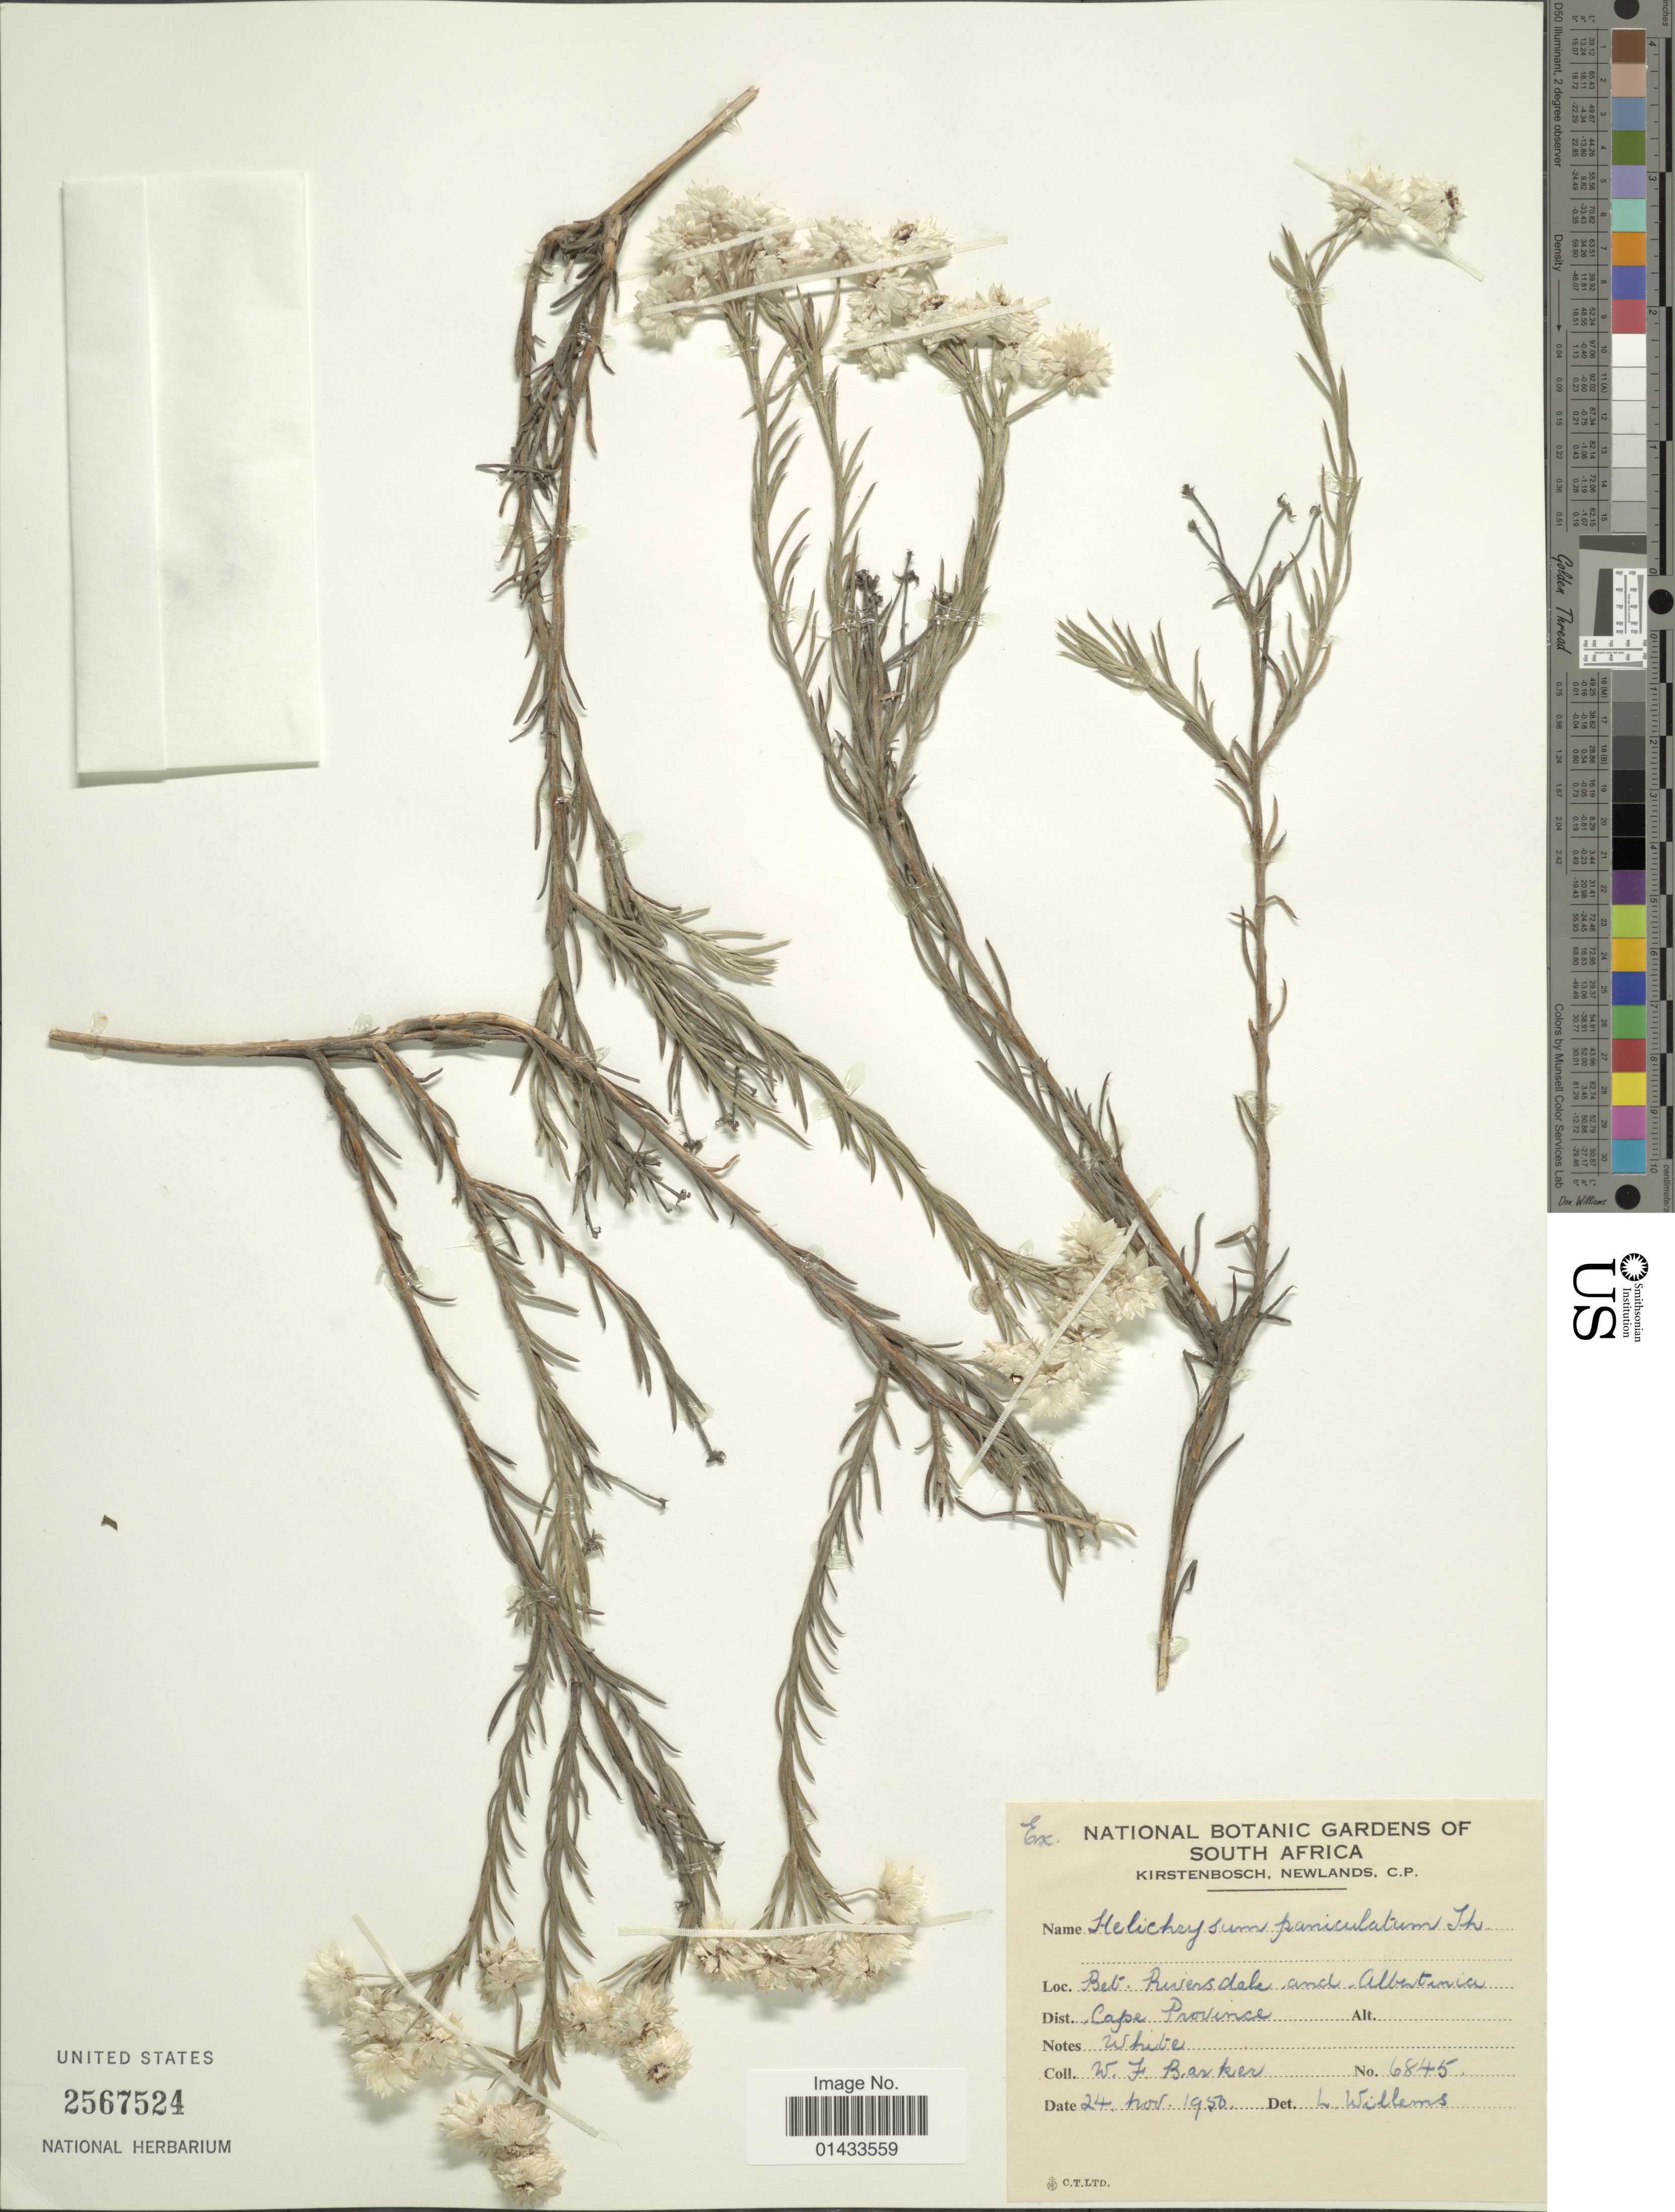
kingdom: Plantae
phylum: Tracheophyta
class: Magnoliopsida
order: Asterales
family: Asteraceae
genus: Helichrysum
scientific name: Helichrysum paniculatum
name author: (L.) A. Cunn.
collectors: W. F. Barker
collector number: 6845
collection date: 1950-11-24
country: South Africa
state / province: Western Cape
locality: Bet. Riversdale and Albertinia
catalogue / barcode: US 2567524